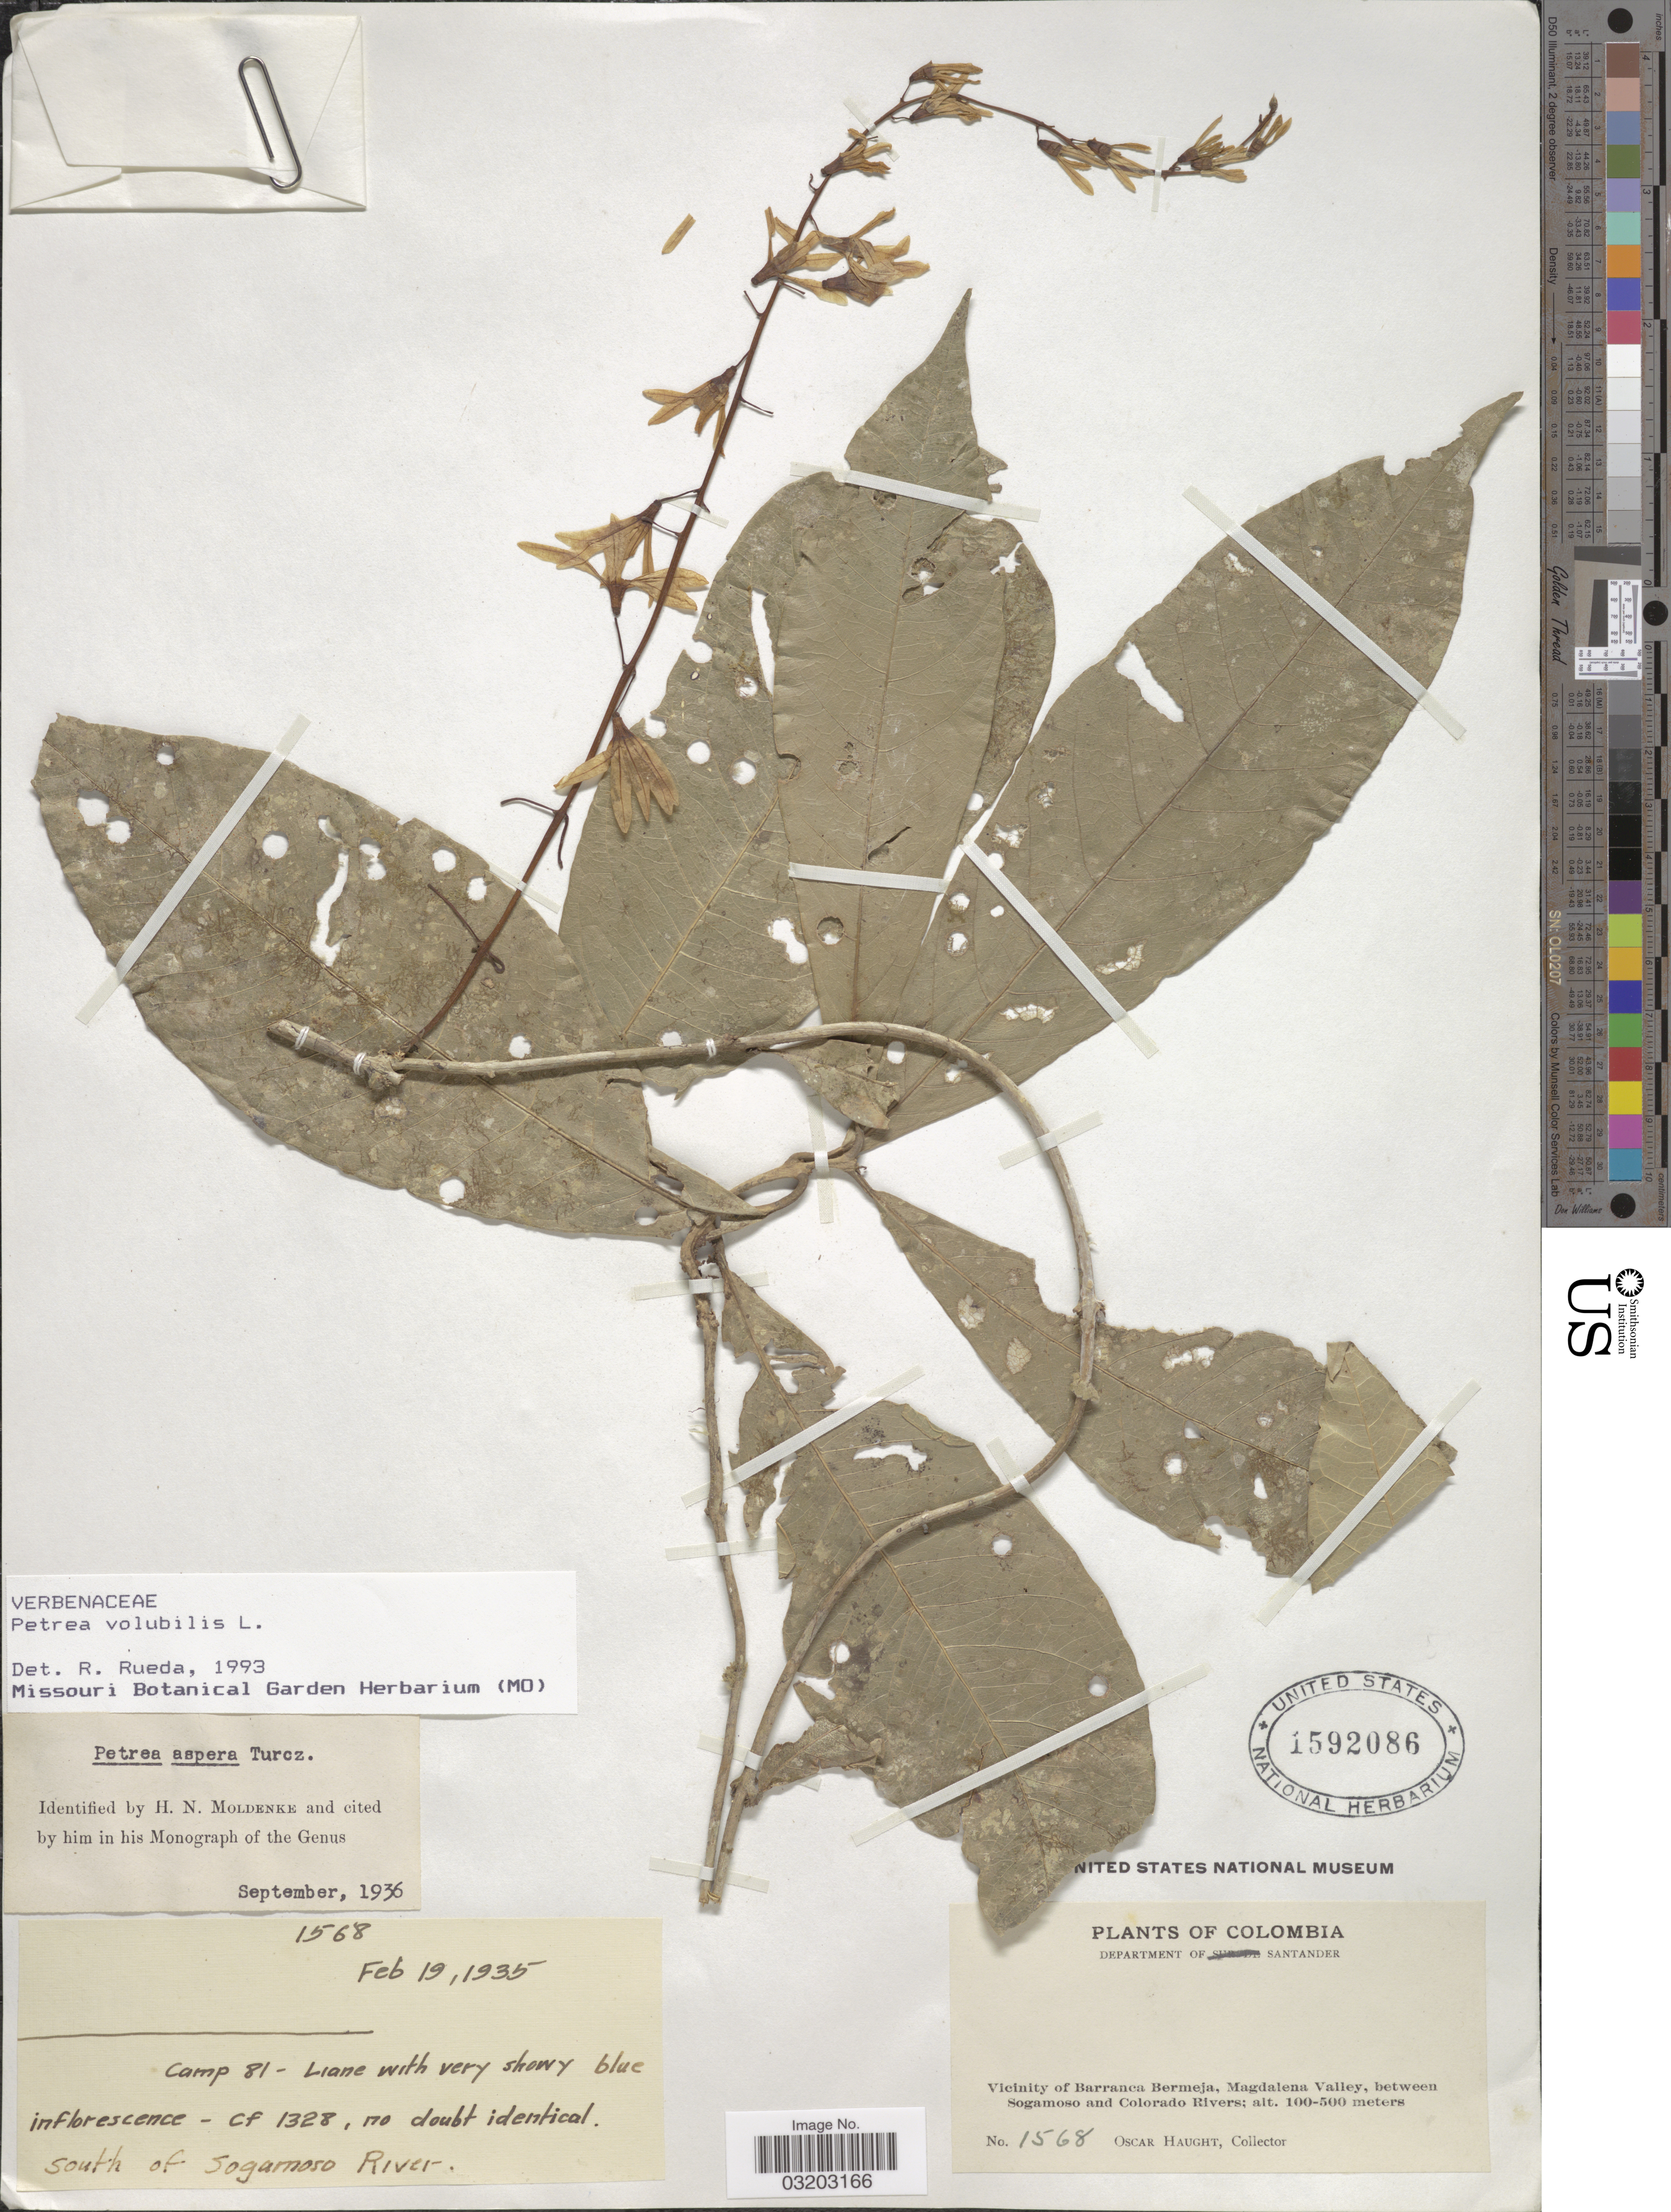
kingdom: Plantae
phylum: Tracheophyta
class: Magnoliopsida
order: Lamiales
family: Verbenaceae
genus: Petrea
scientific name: Petrea volubilis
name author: L.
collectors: O. Haught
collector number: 1568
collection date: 1935-02-19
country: Colombia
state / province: Santander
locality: Department of Santander. Vicinity of Barranca Bermeja, Magdalena Valley, between Sogamoso and Colorado Rivers. Camp 81. South of Sogamoso River.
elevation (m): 100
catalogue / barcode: US 1592086